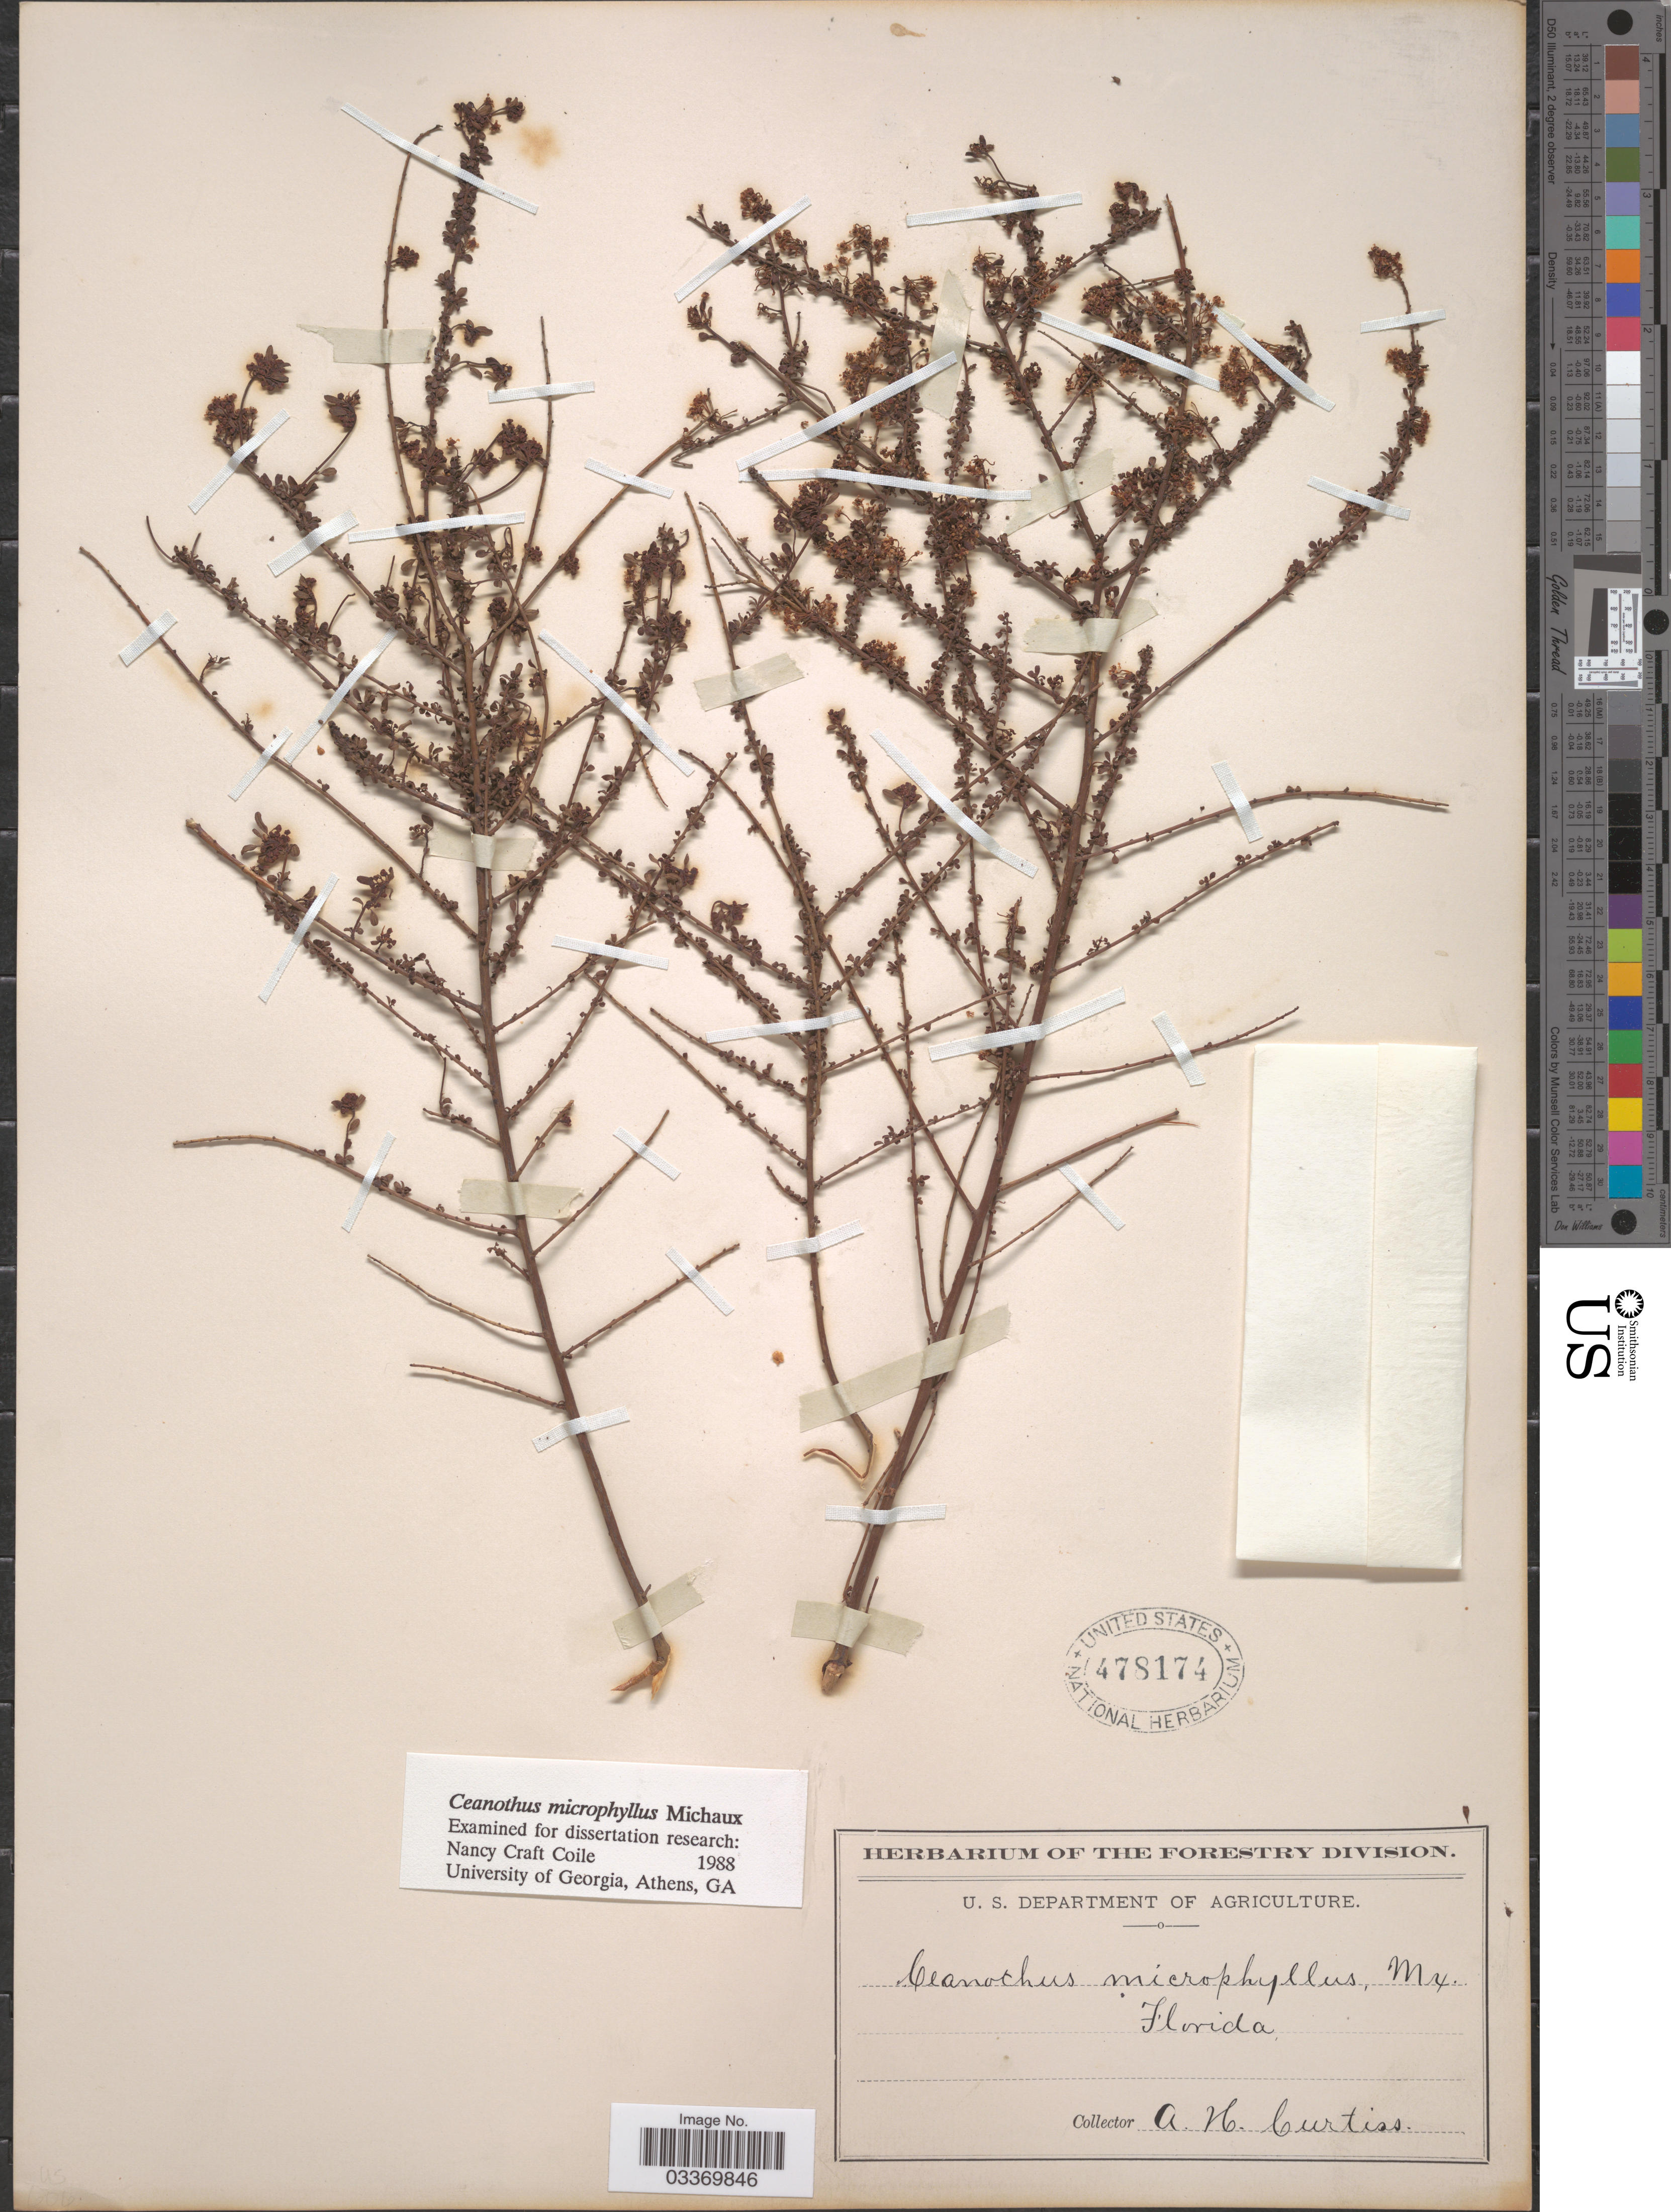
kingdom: Plantae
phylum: Tracheophyta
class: Magnoliopsida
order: Rosales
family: Rhamnaceae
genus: Ceanothus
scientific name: Ceanothus microphyllus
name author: Michx.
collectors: A. H. Curtiss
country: United States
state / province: Florida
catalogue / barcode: US 478174